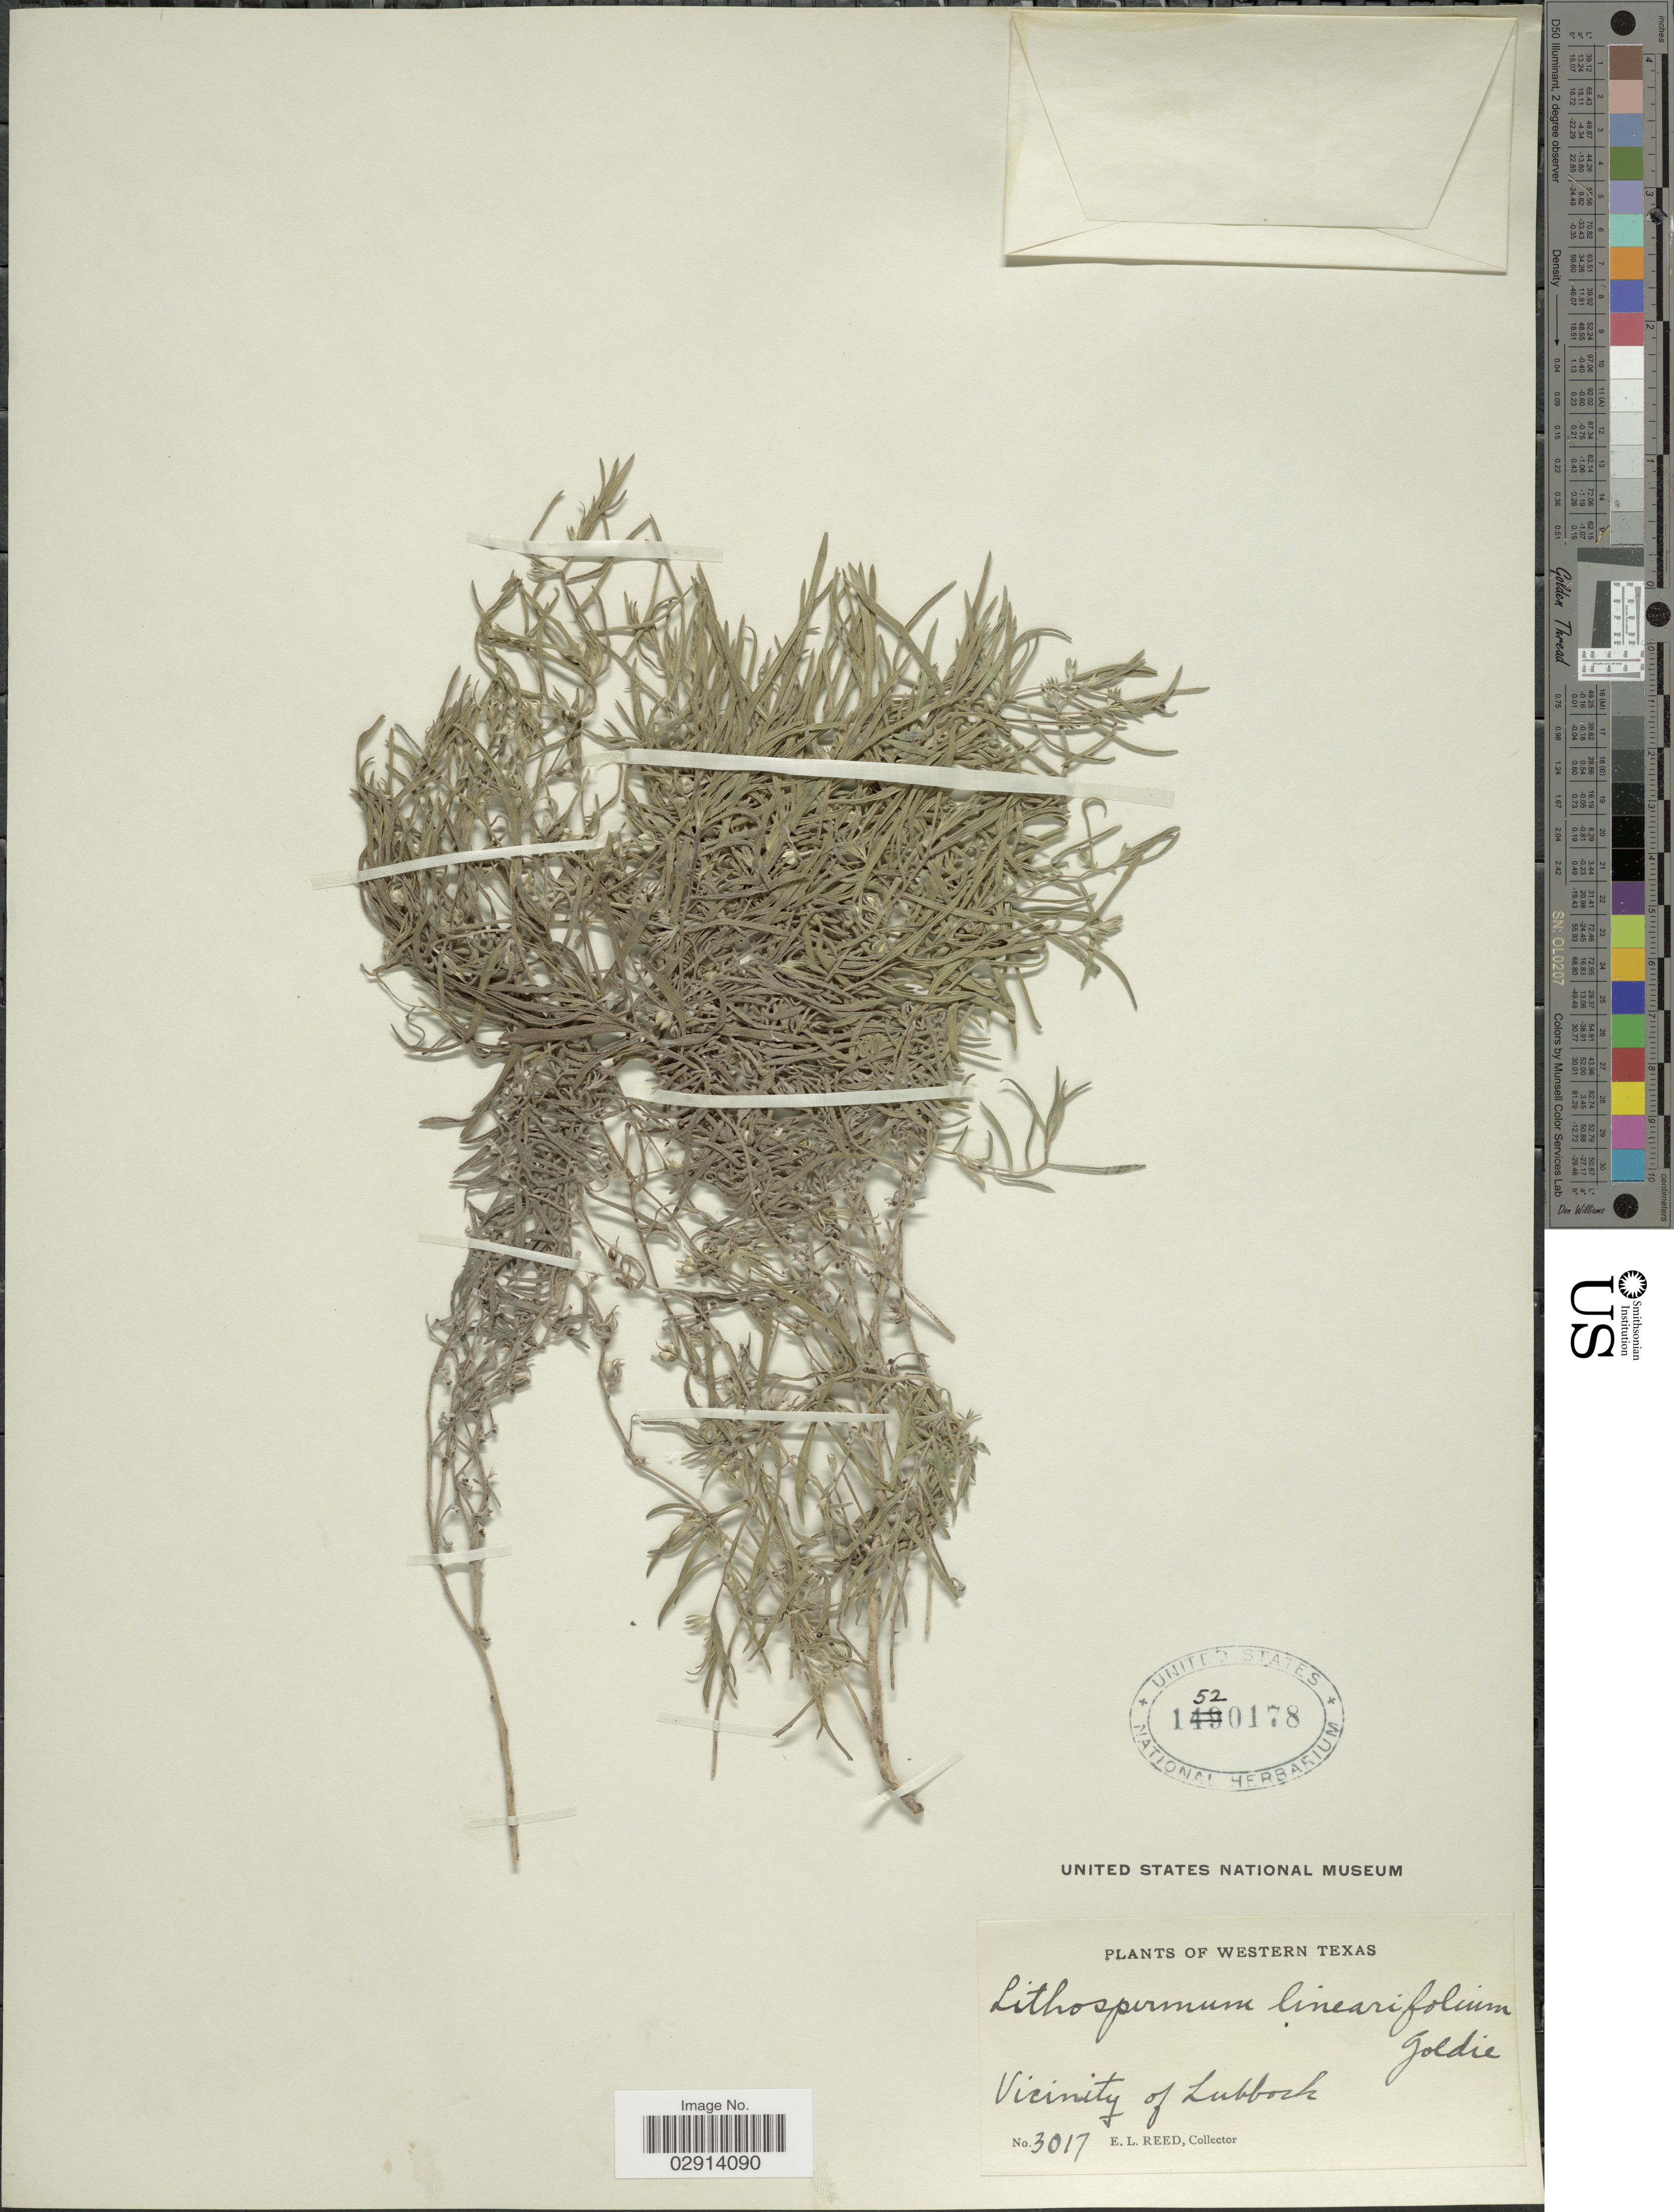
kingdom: Plantae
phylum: Tracheophyta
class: Magnoliopsida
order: Boraginales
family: Boraginaceae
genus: Lithospermum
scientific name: Lithospermum incisum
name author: Lehm.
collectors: E. Reed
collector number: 3017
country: United States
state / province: Texas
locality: Western Texas. Vicinity of Lubbock.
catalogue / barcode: US 1520178